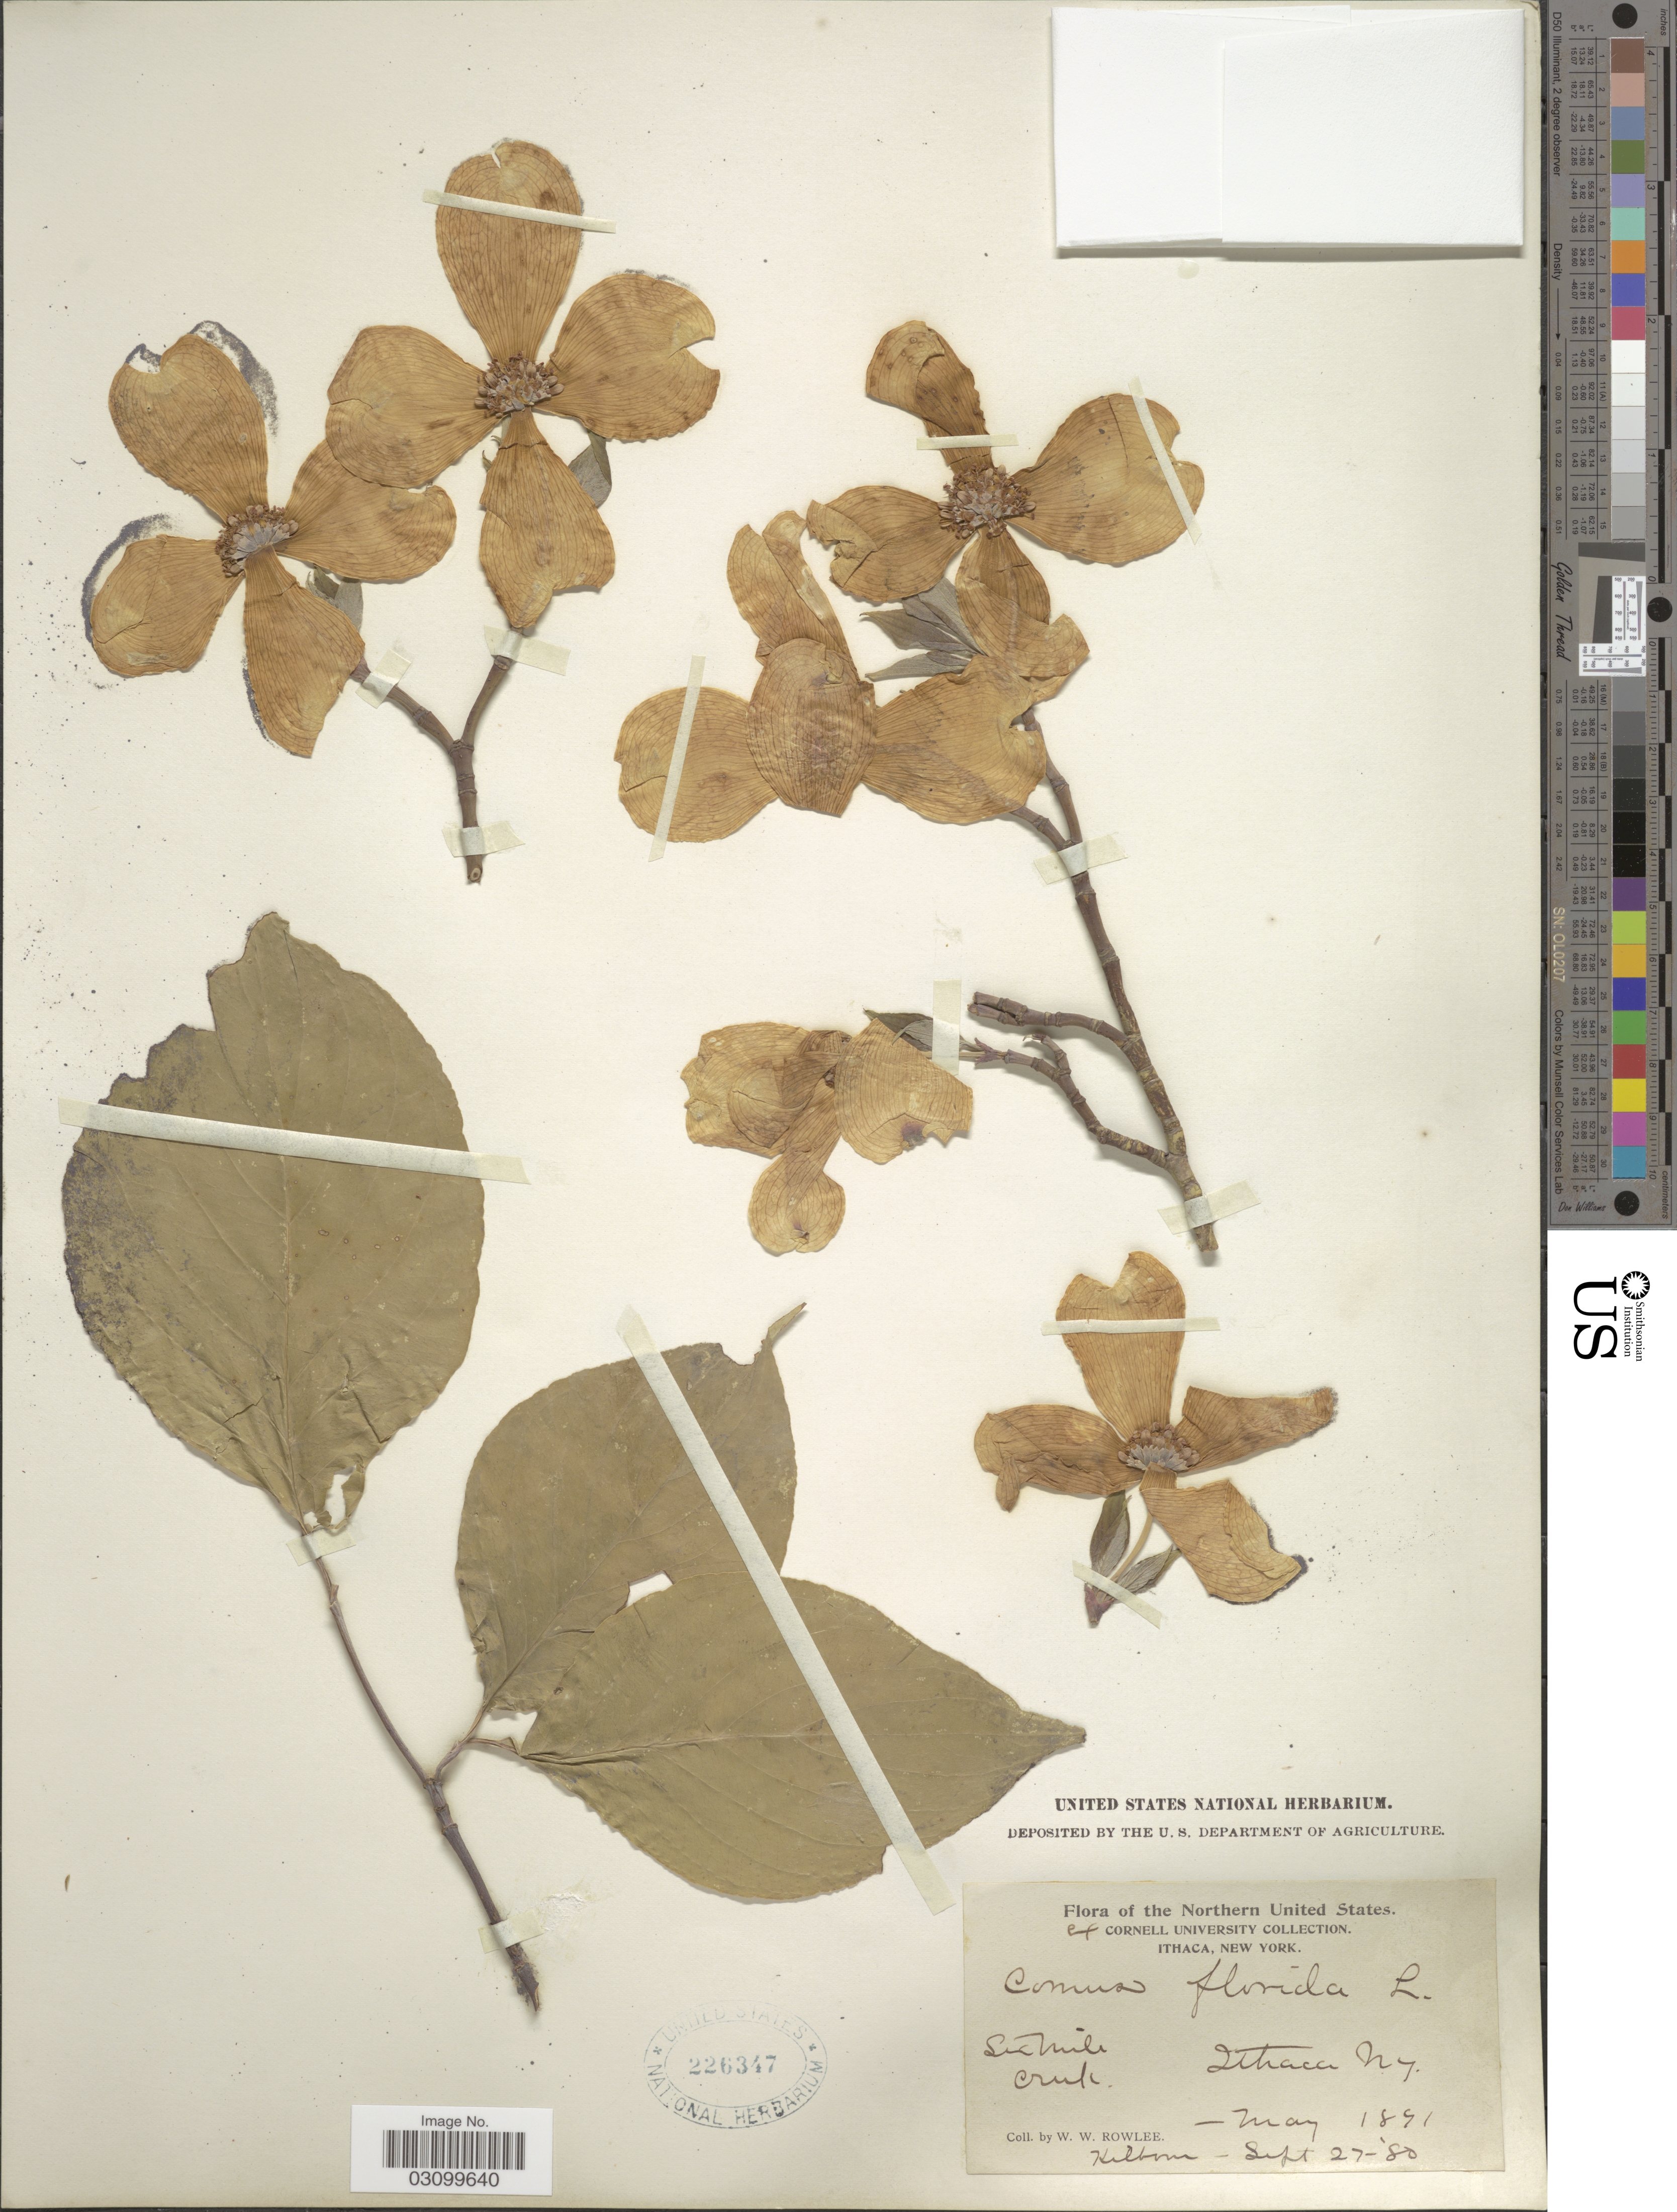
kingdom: Plantae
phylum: Tracheophyta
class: Magnoliopsida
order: Cornales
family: Cornaceae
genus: Cornus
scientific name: Cornus florida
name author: L.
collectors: W. W. Rowlee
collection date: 1880-09-27/1891-05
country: United States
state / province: New York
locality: Six mile Creek. Ithaca.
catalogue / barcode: US 226347